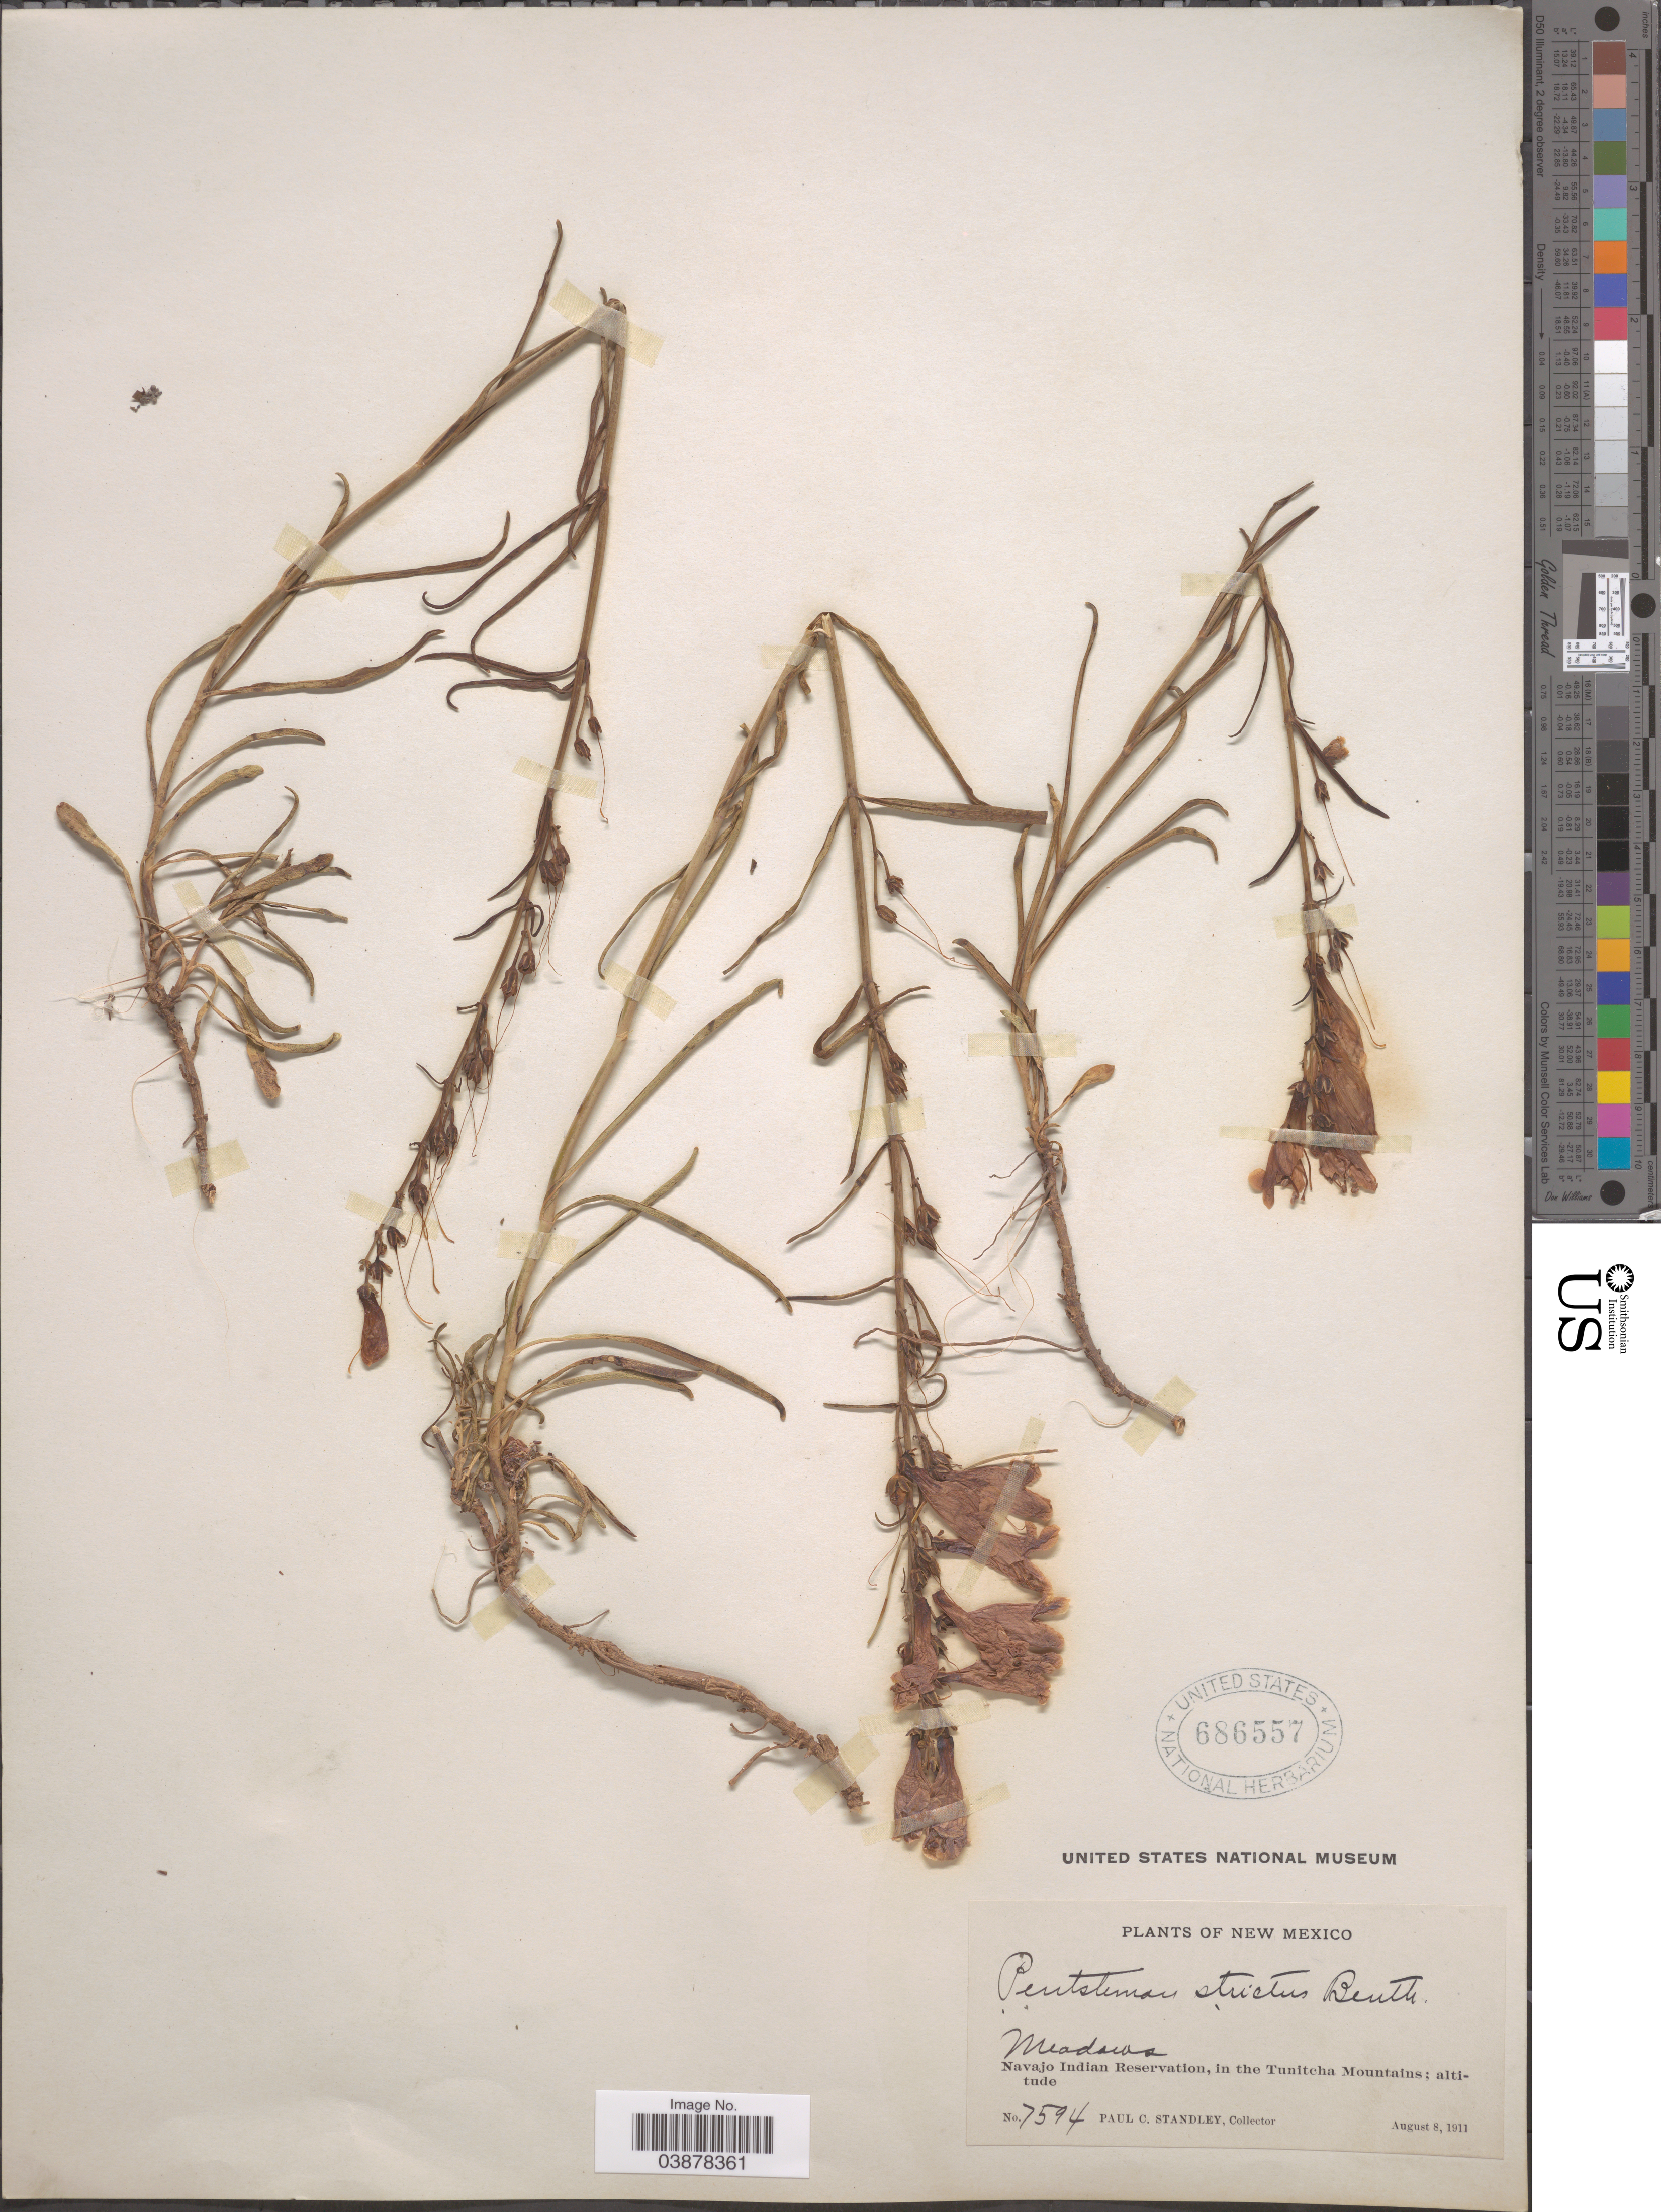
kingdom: Plantae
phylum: Tracheophyta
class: Magnoliopsida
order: Lamiales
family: Plantaginaceae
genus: Penstemon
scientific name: Penstemon strictus subsp. strictus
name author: Benth.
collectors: P. C. Standley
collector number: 7594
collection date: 1911-08-08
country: United States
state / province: New Mexico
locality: Navajo Indian Reservation, in the Tunitcha Mountains.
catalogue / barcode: US 686557